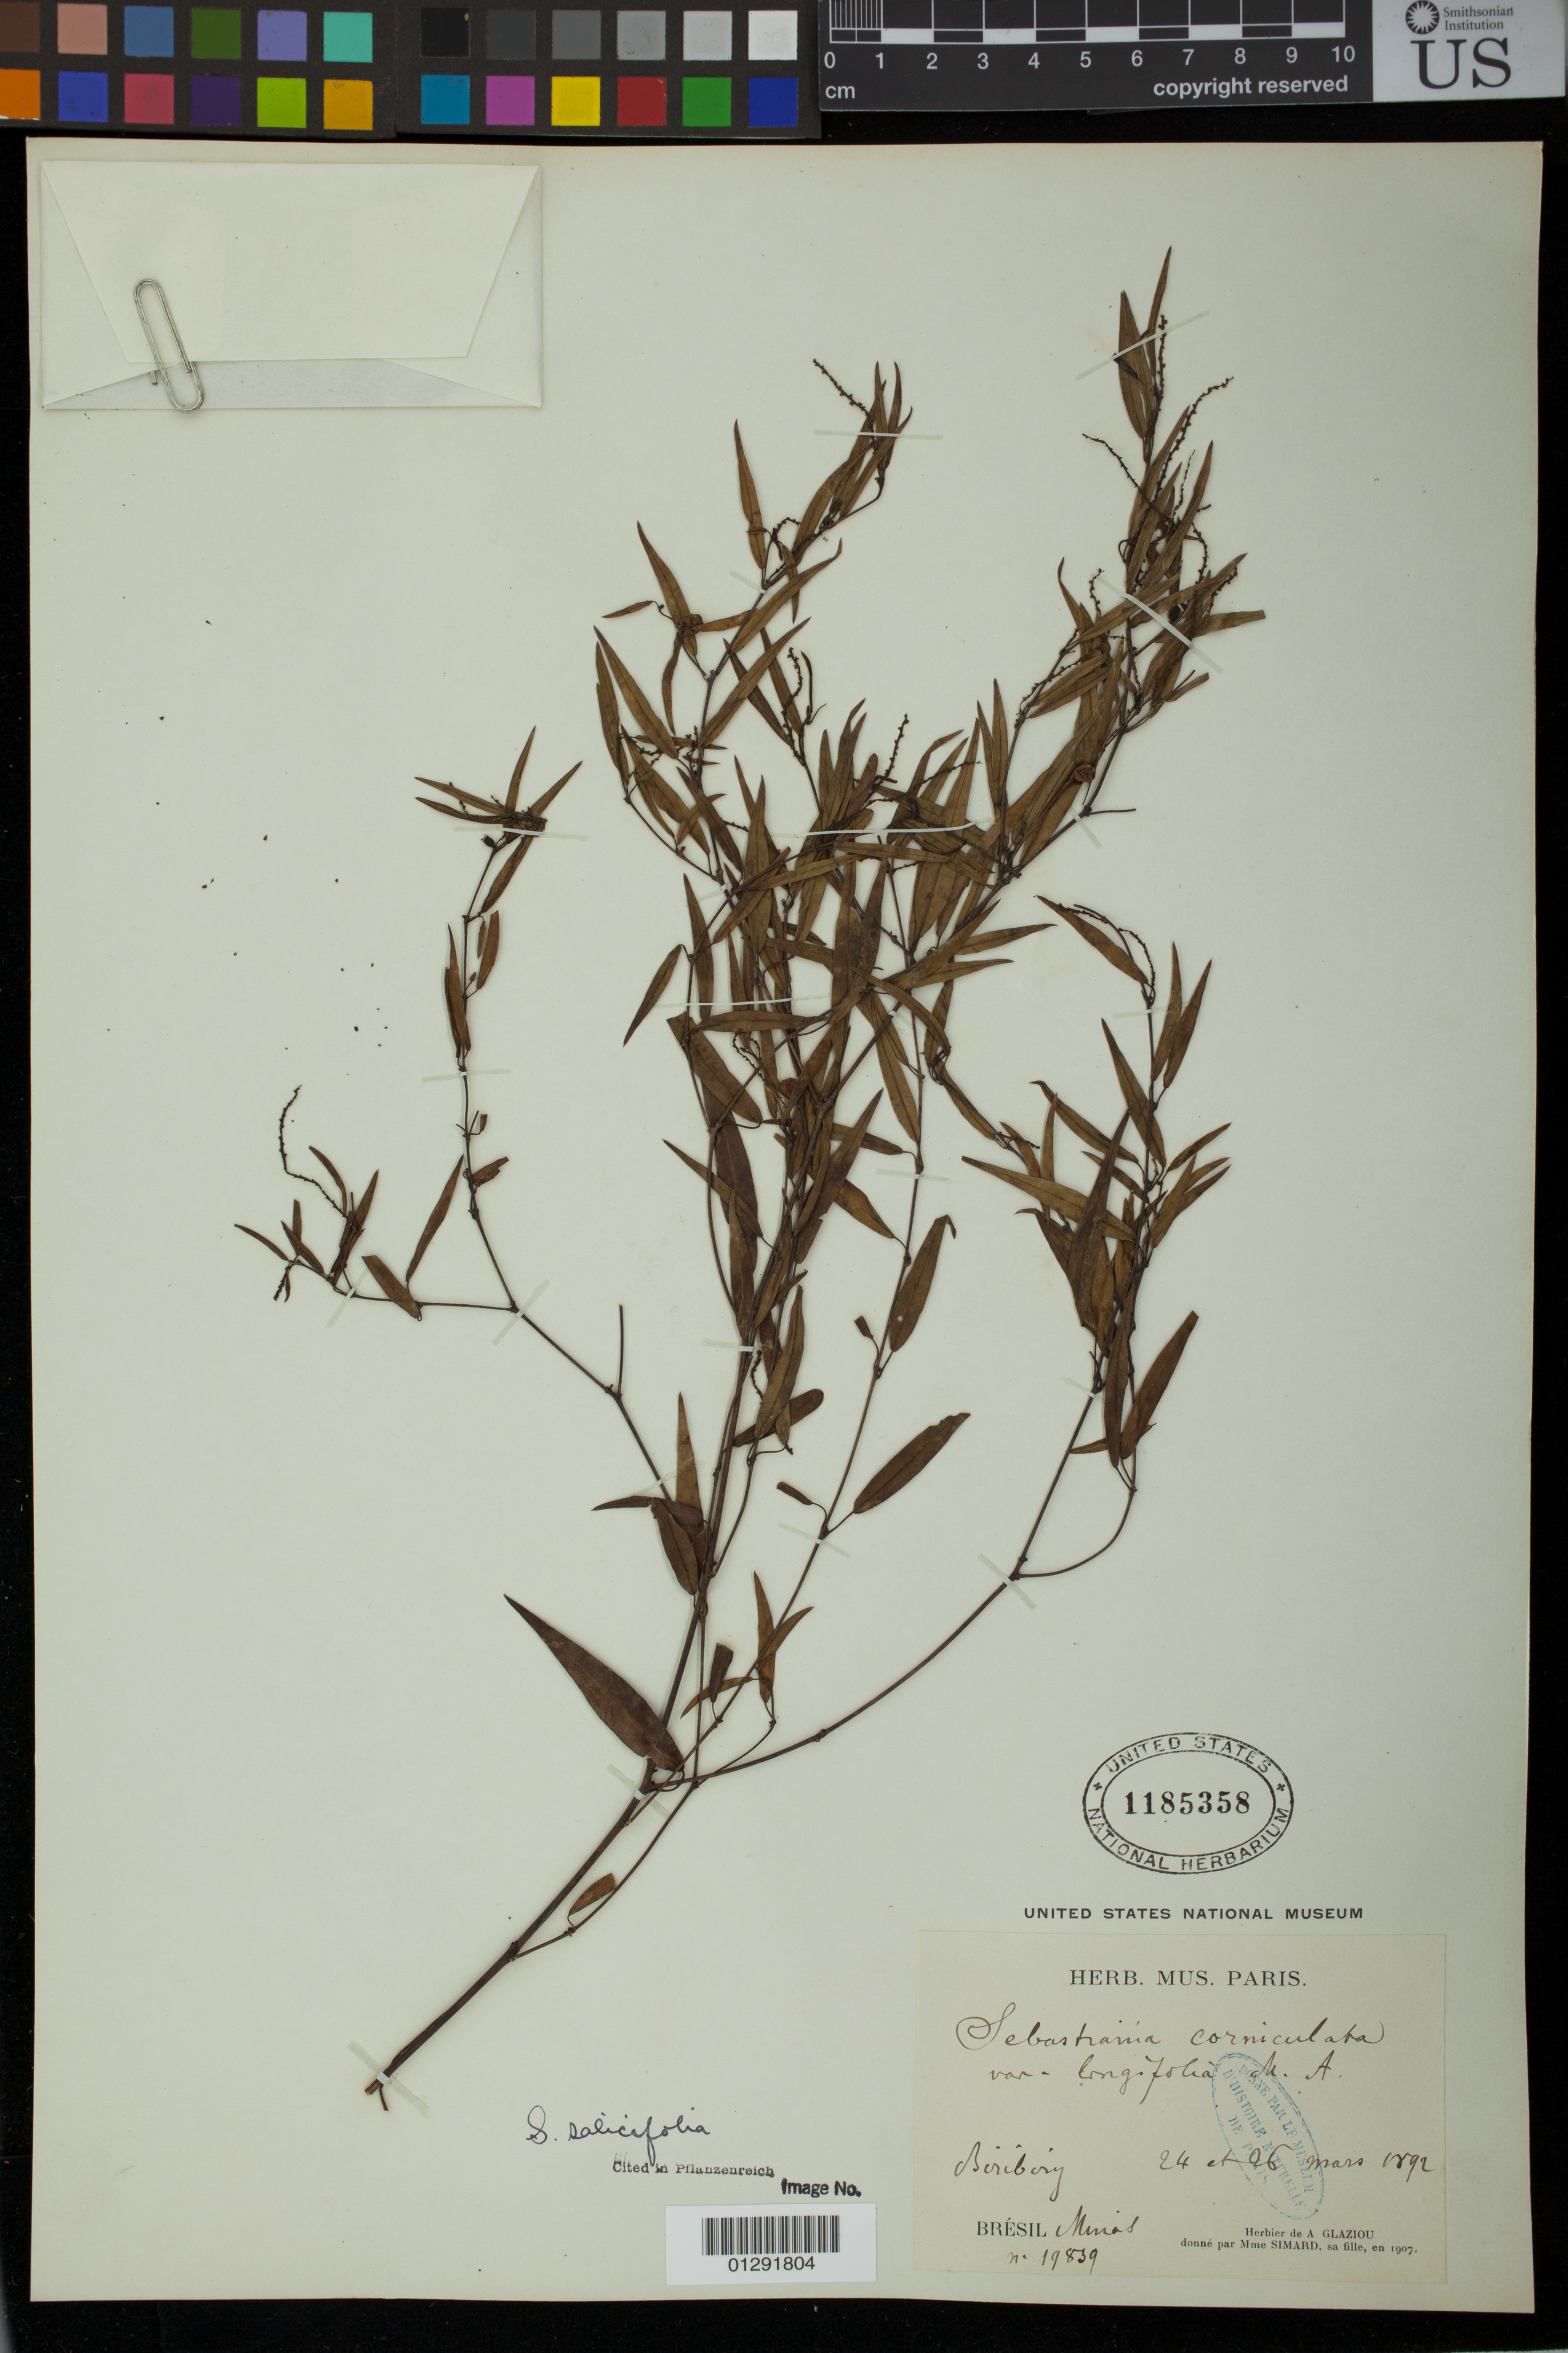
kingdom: Plantae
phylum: Tracheophyta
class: Magnoliopsida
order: Malpighiales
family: Euphorbiaceae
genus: Sebastiania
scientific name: Sebastiania salicifolia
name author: (Mart.) Pax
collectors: A. F. M. Glaziou & -. Simard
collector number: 19839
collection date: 1892-03-24/1892-03-26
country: Brazil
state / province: Minas Gerais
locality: Biribery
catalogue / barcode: US 1185358